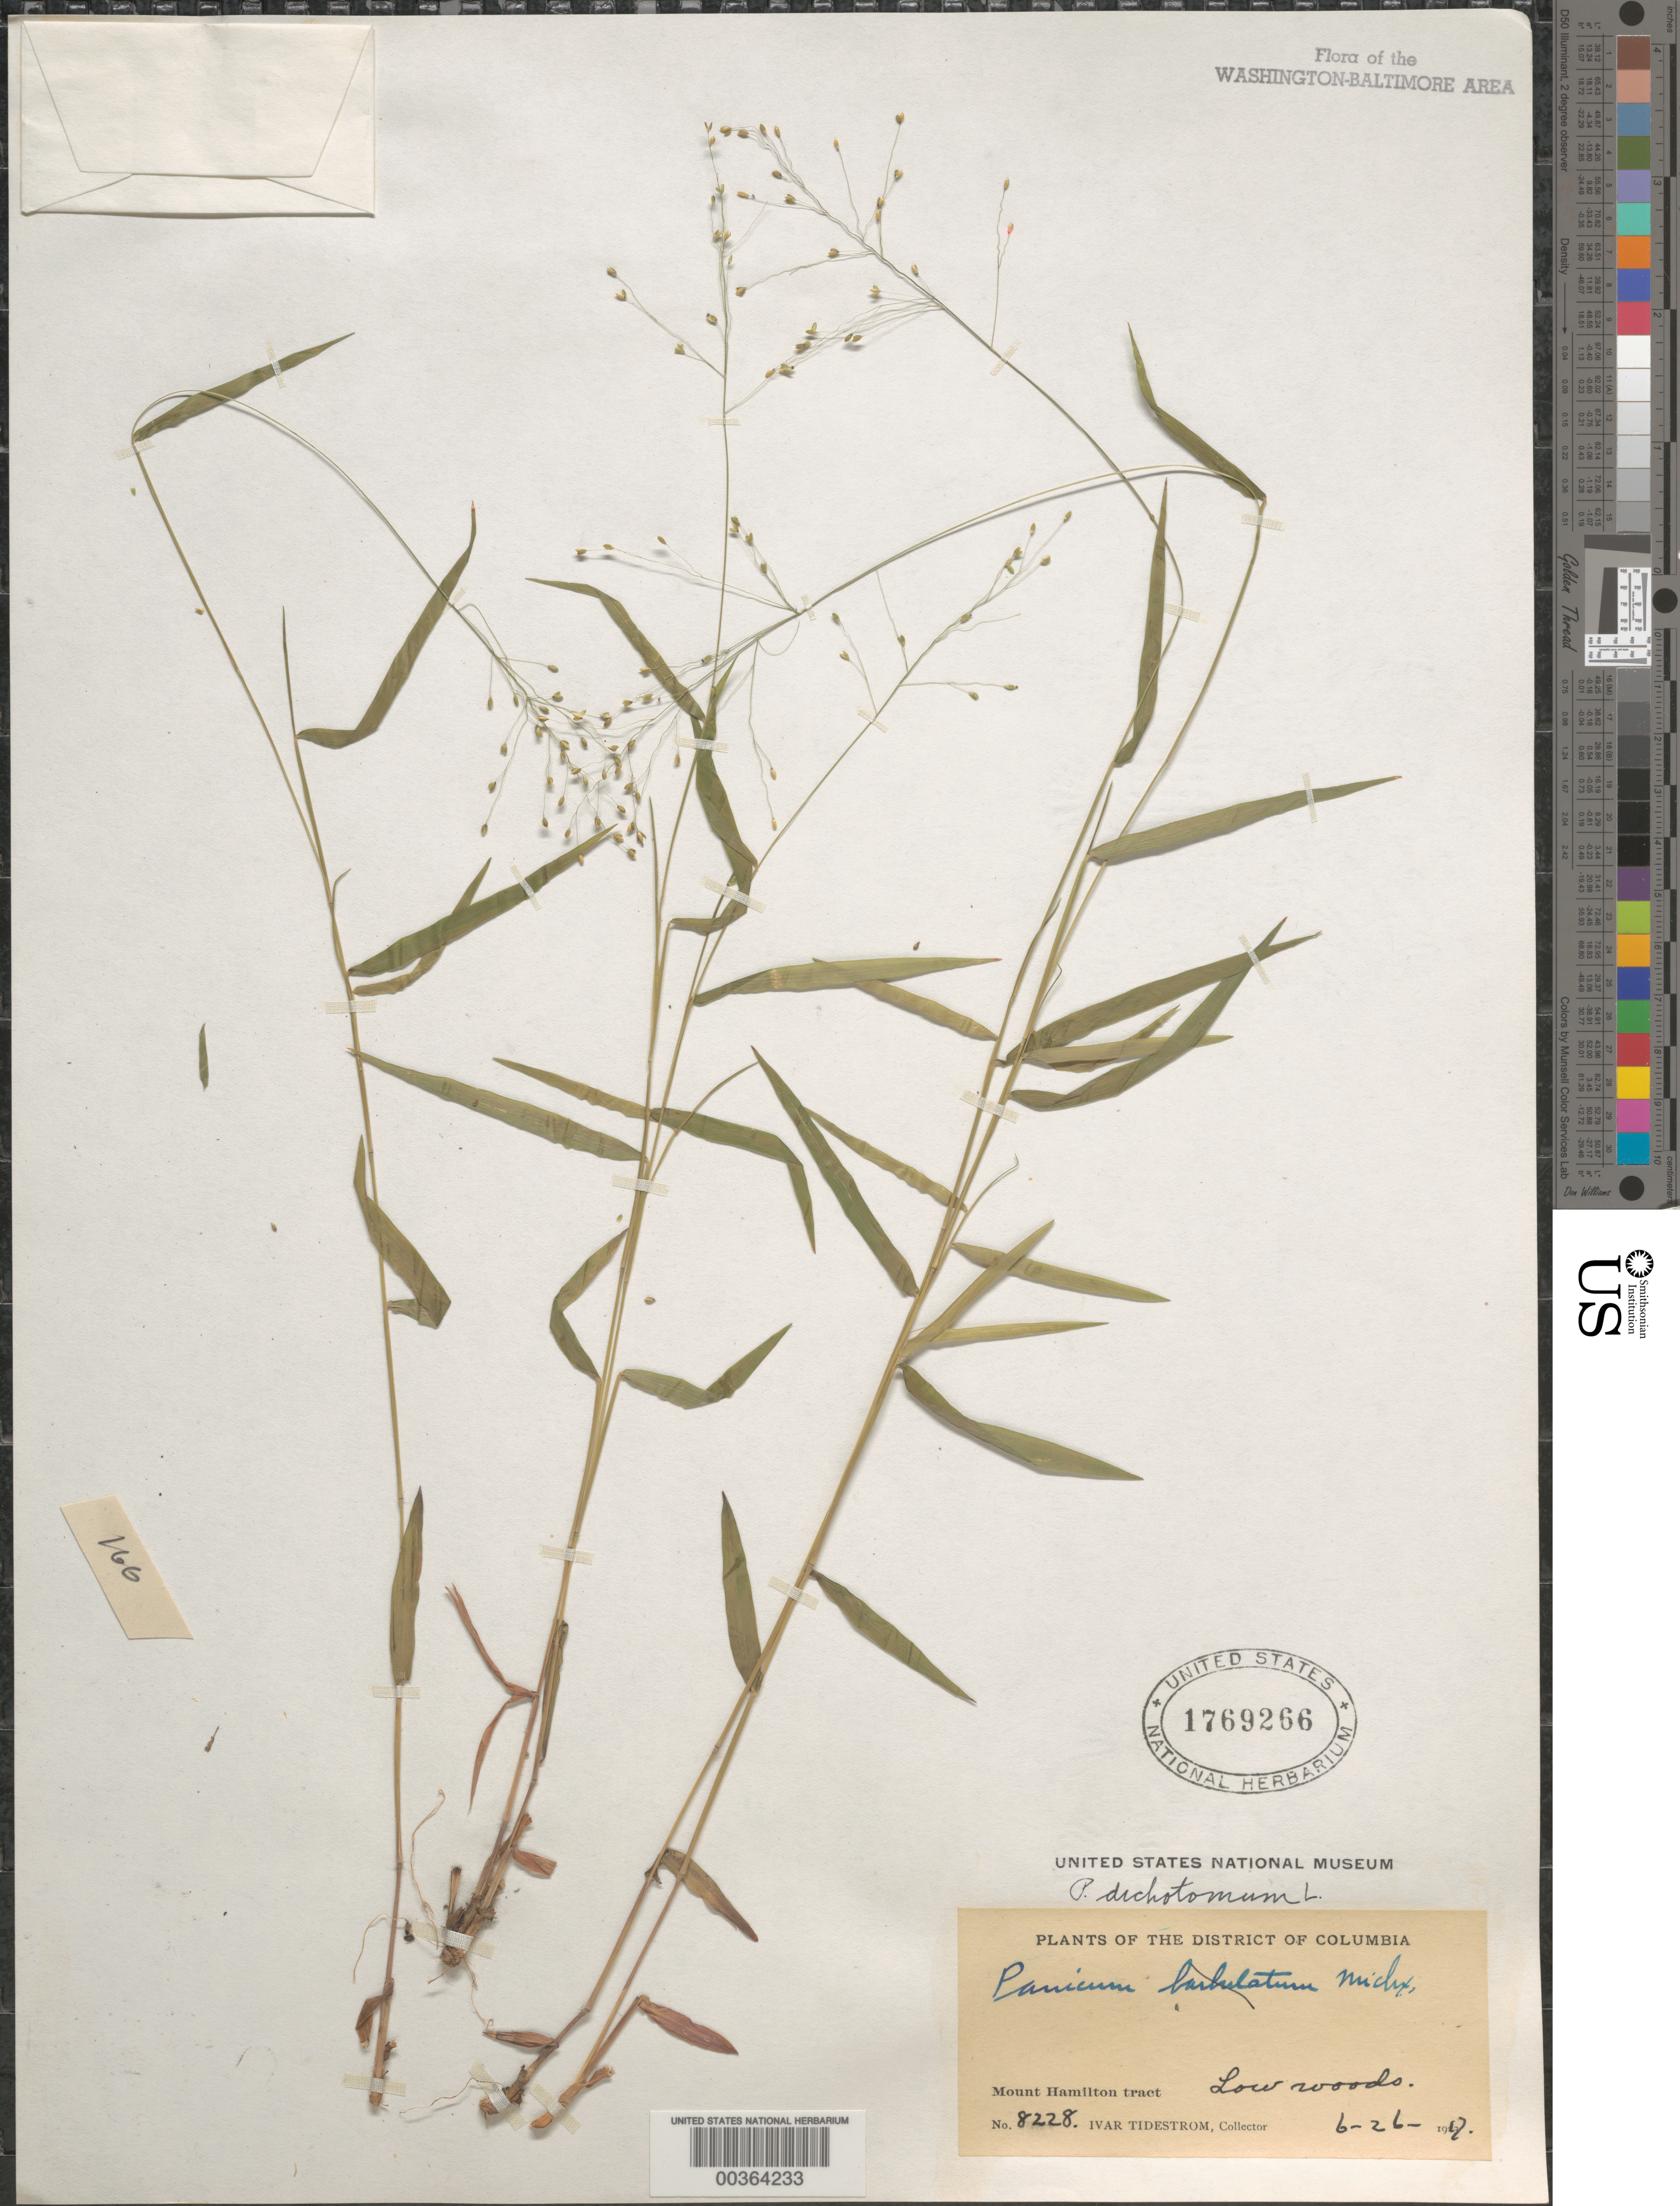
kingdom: Plantae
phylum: Tracheophyta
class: Liliopsida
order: Poales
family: Poaceae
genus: Dichanthelium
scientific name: Dichanthelium dichotomum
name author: (L.) Gould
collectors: I. F. Tidestrom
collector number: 8228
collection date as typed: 26 Jun 1917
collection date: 1917-06-26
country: United States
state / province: District of Columbia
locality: Mount Hamilton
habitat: Low woods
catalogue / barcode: US 1769266